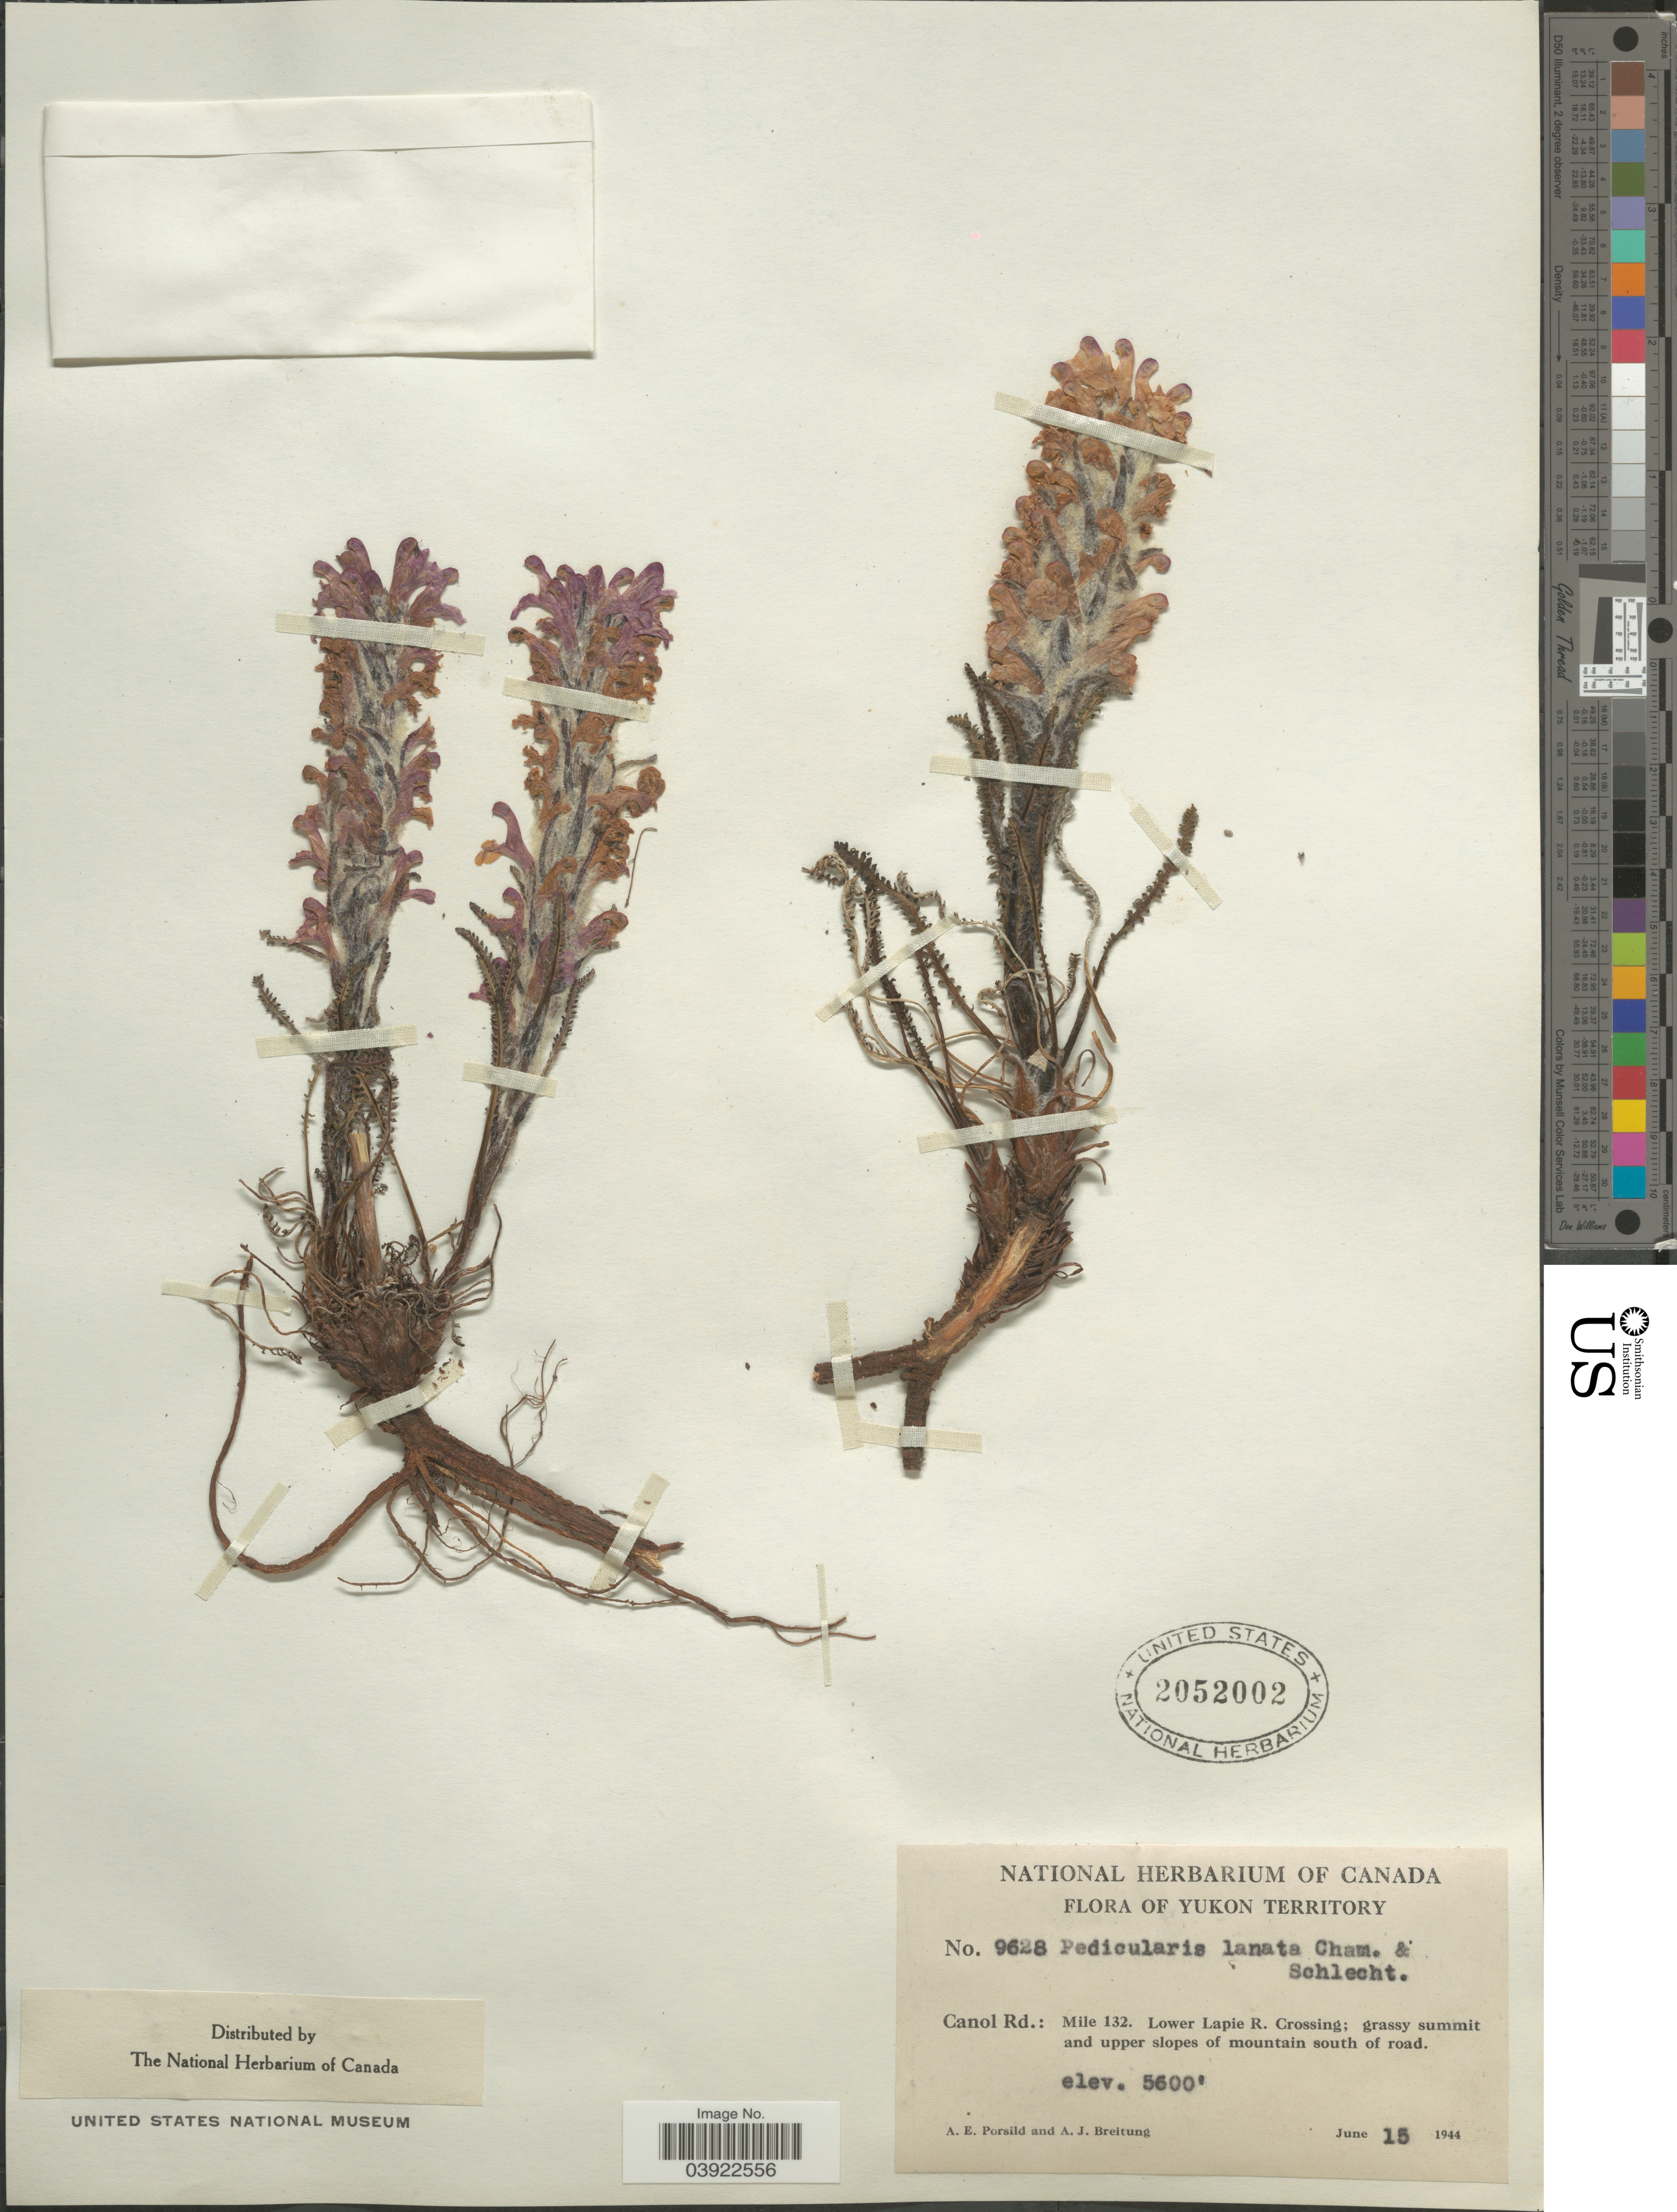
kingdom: Plantae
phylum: Tracheophyta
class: Magnoliopsida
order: Lamiales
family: Orobanchaceae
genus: Pedicularis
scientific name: Pedicularis lanata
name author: Willd. ex Cham. & Schltdl.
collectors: A. E. Porsild & A. Breitung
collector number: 9628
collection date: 1944-06-15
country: Canada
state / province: Yukon Territory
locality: Canol Rd.: Mile 132. Lower Lapie R. Crossing; grassy summit and upper slopes of mountain south of road.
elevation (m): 1707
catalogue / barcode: US 2052002